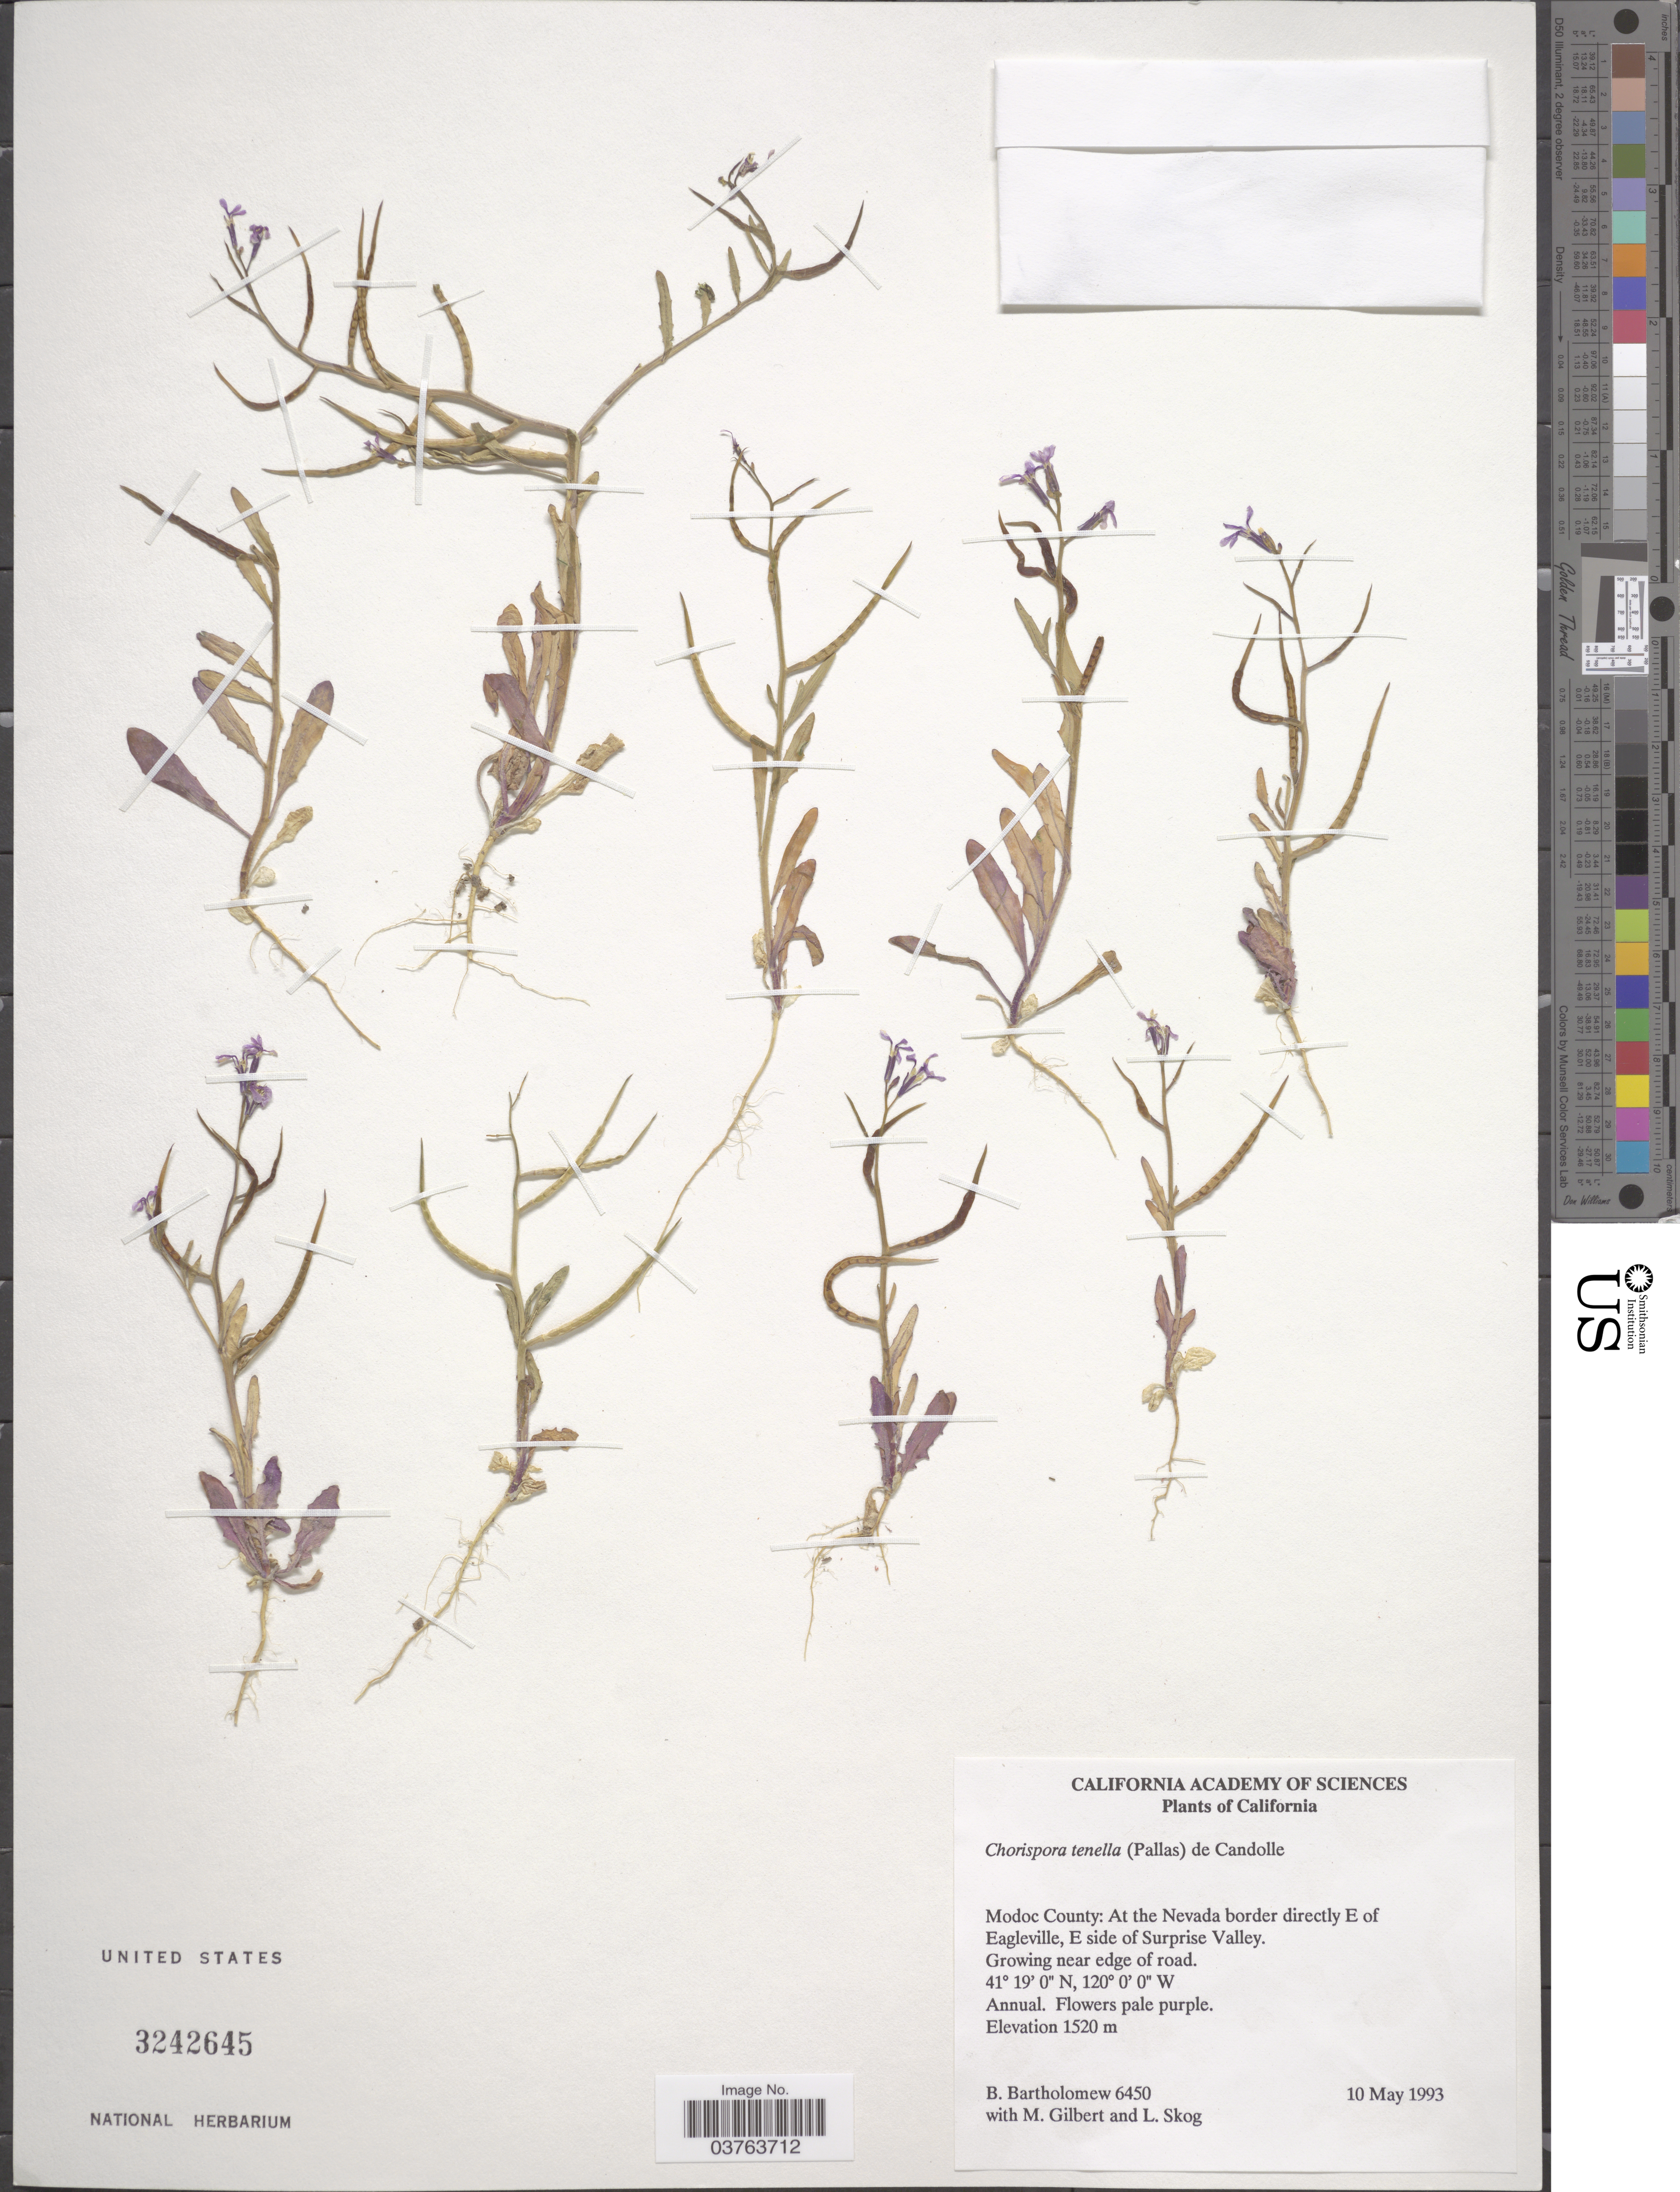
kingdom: Plantae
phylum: Tracheophyta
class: Magnoliopsida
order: Brassicales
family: Brassicaceae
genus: Chorispora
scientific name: Chorispora tenella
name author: DC.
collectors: B. Bartholomew, M. Gilbert & L. E. Skog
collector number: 6450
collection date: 1993-05-10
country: United States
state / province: California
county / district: Modoc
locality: Modoc County: At the Nevada border directly E of Eagleville, E side of Surprise Valley.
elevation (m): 1520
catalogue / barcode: US 3242645